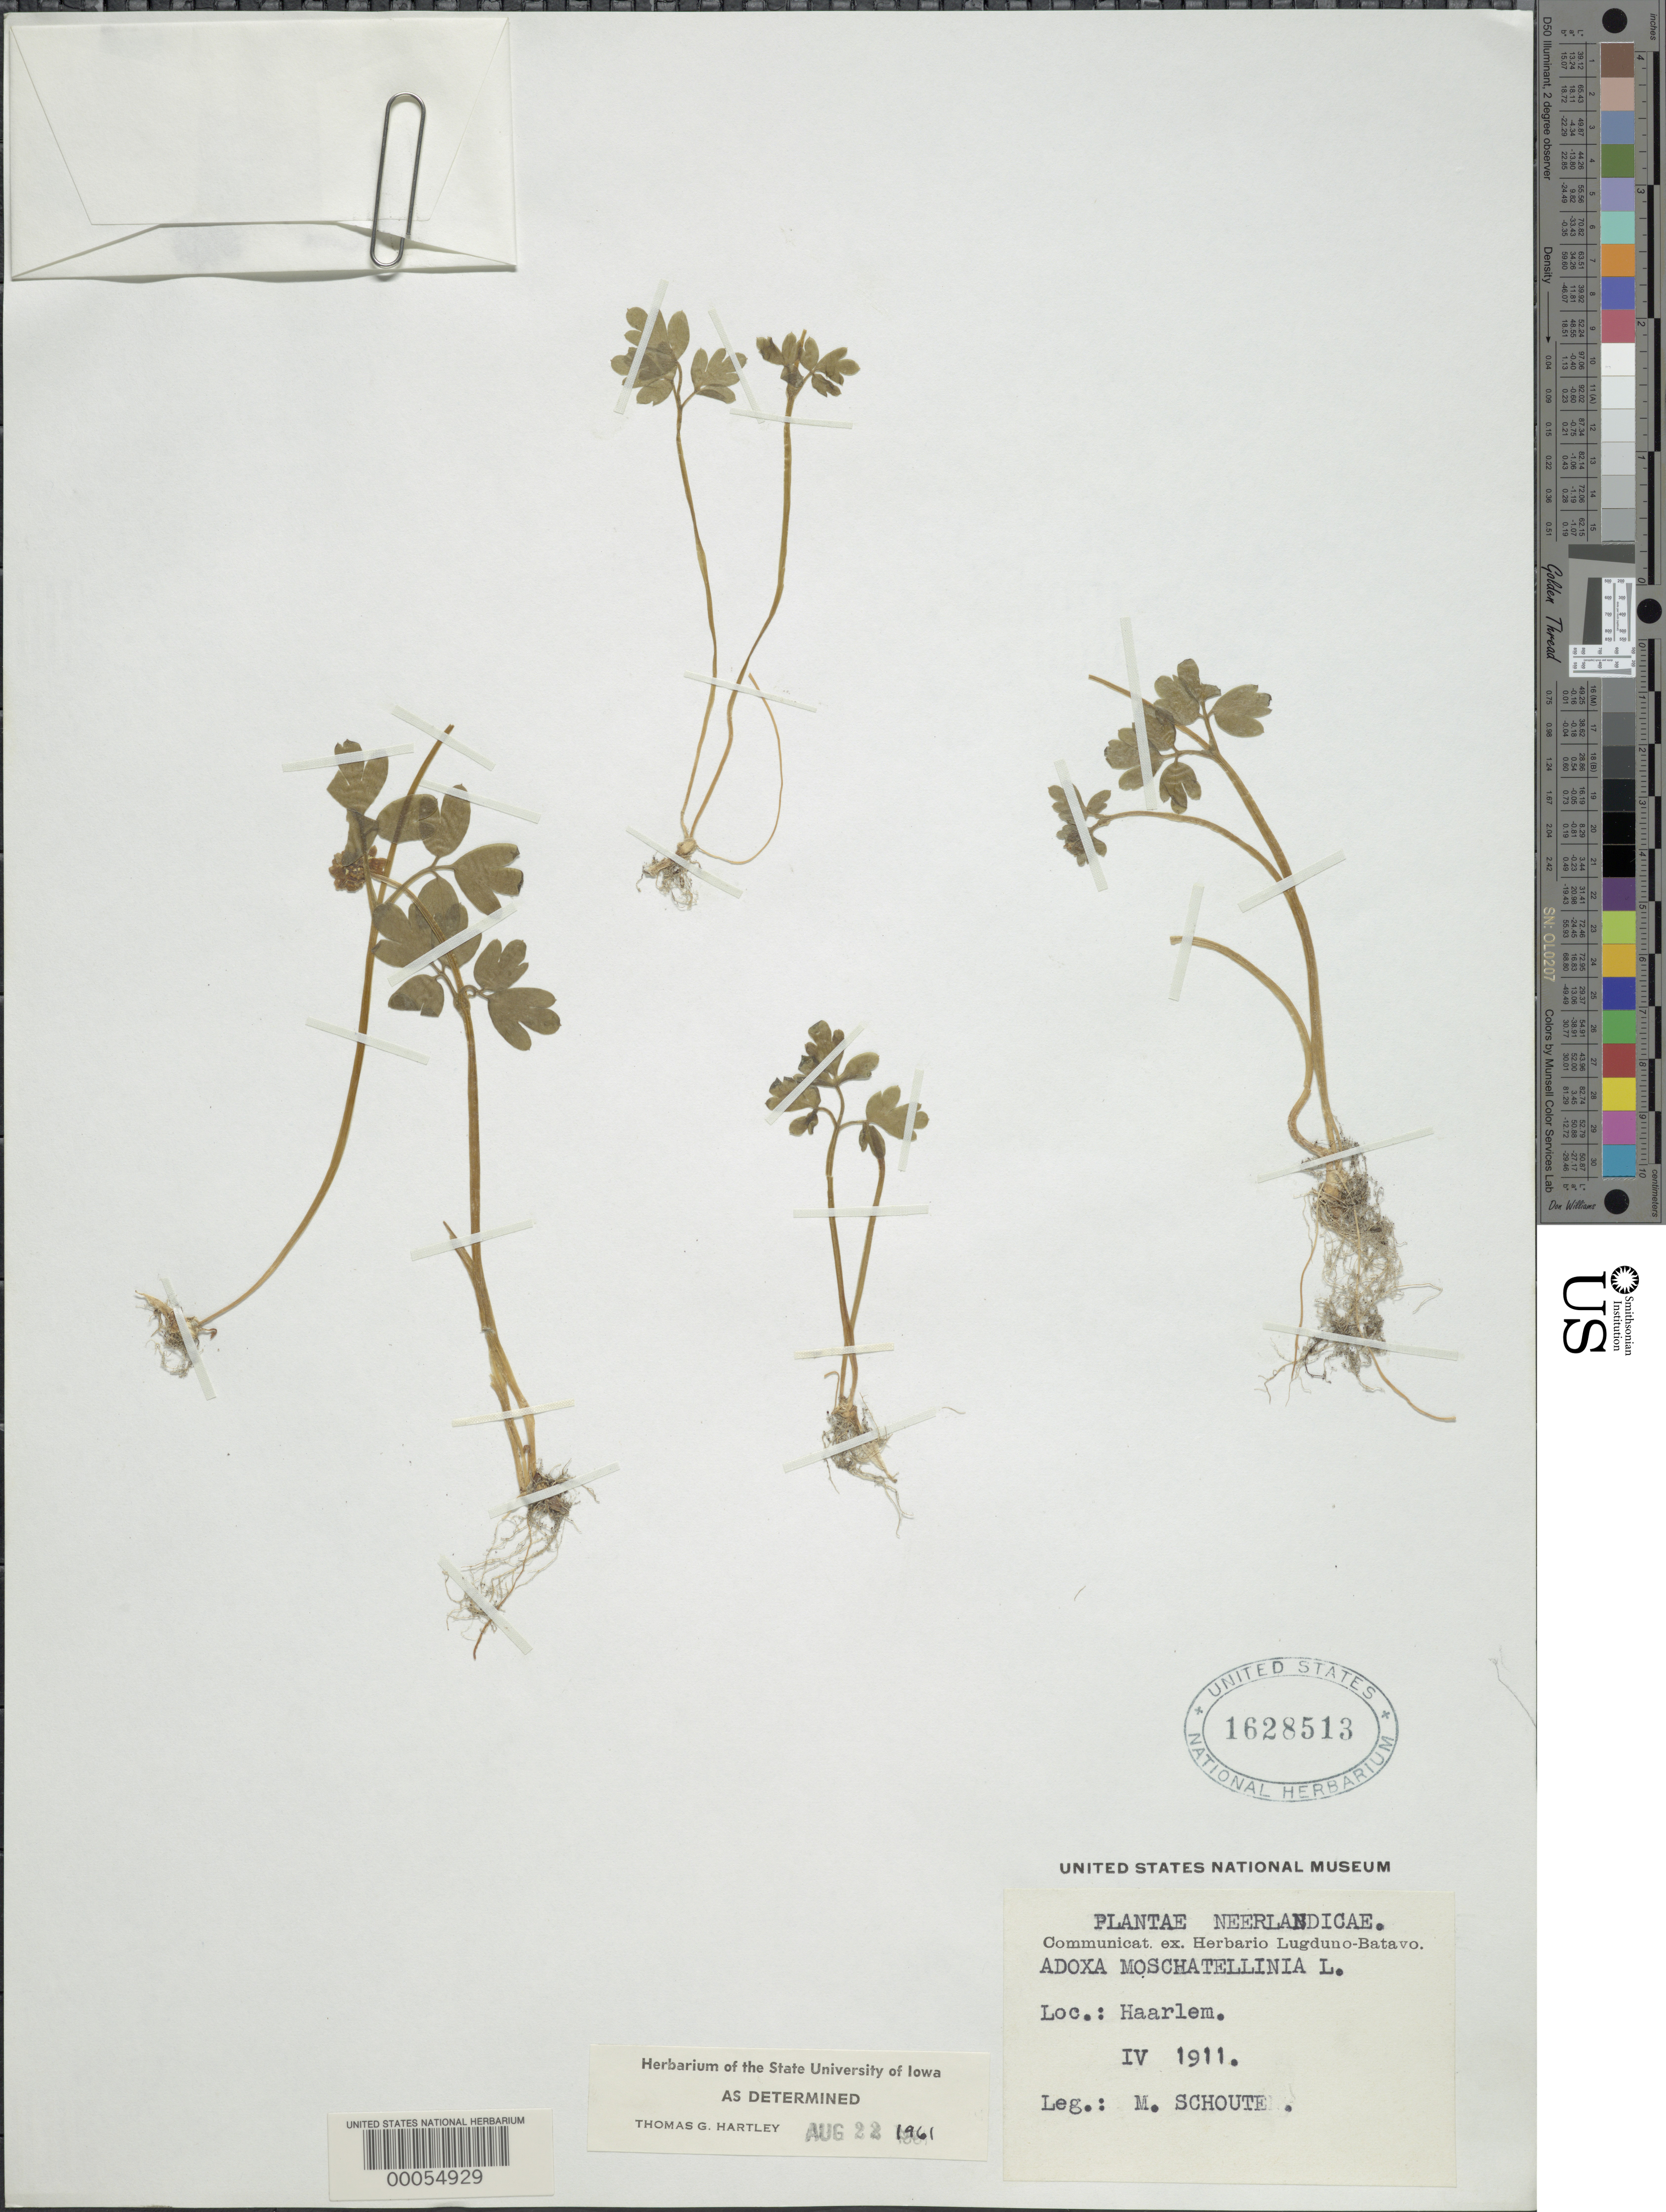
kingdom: Plantae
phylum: Tracheophyta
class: Magnoliopsida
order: Dipsacales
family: Viburnaceae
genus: Adoxa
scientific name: Adoxa moschatellina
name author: L.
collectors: M. Shouten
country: Netherlands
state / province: Noord Holland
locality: Haarlem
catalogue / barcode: US 1628513